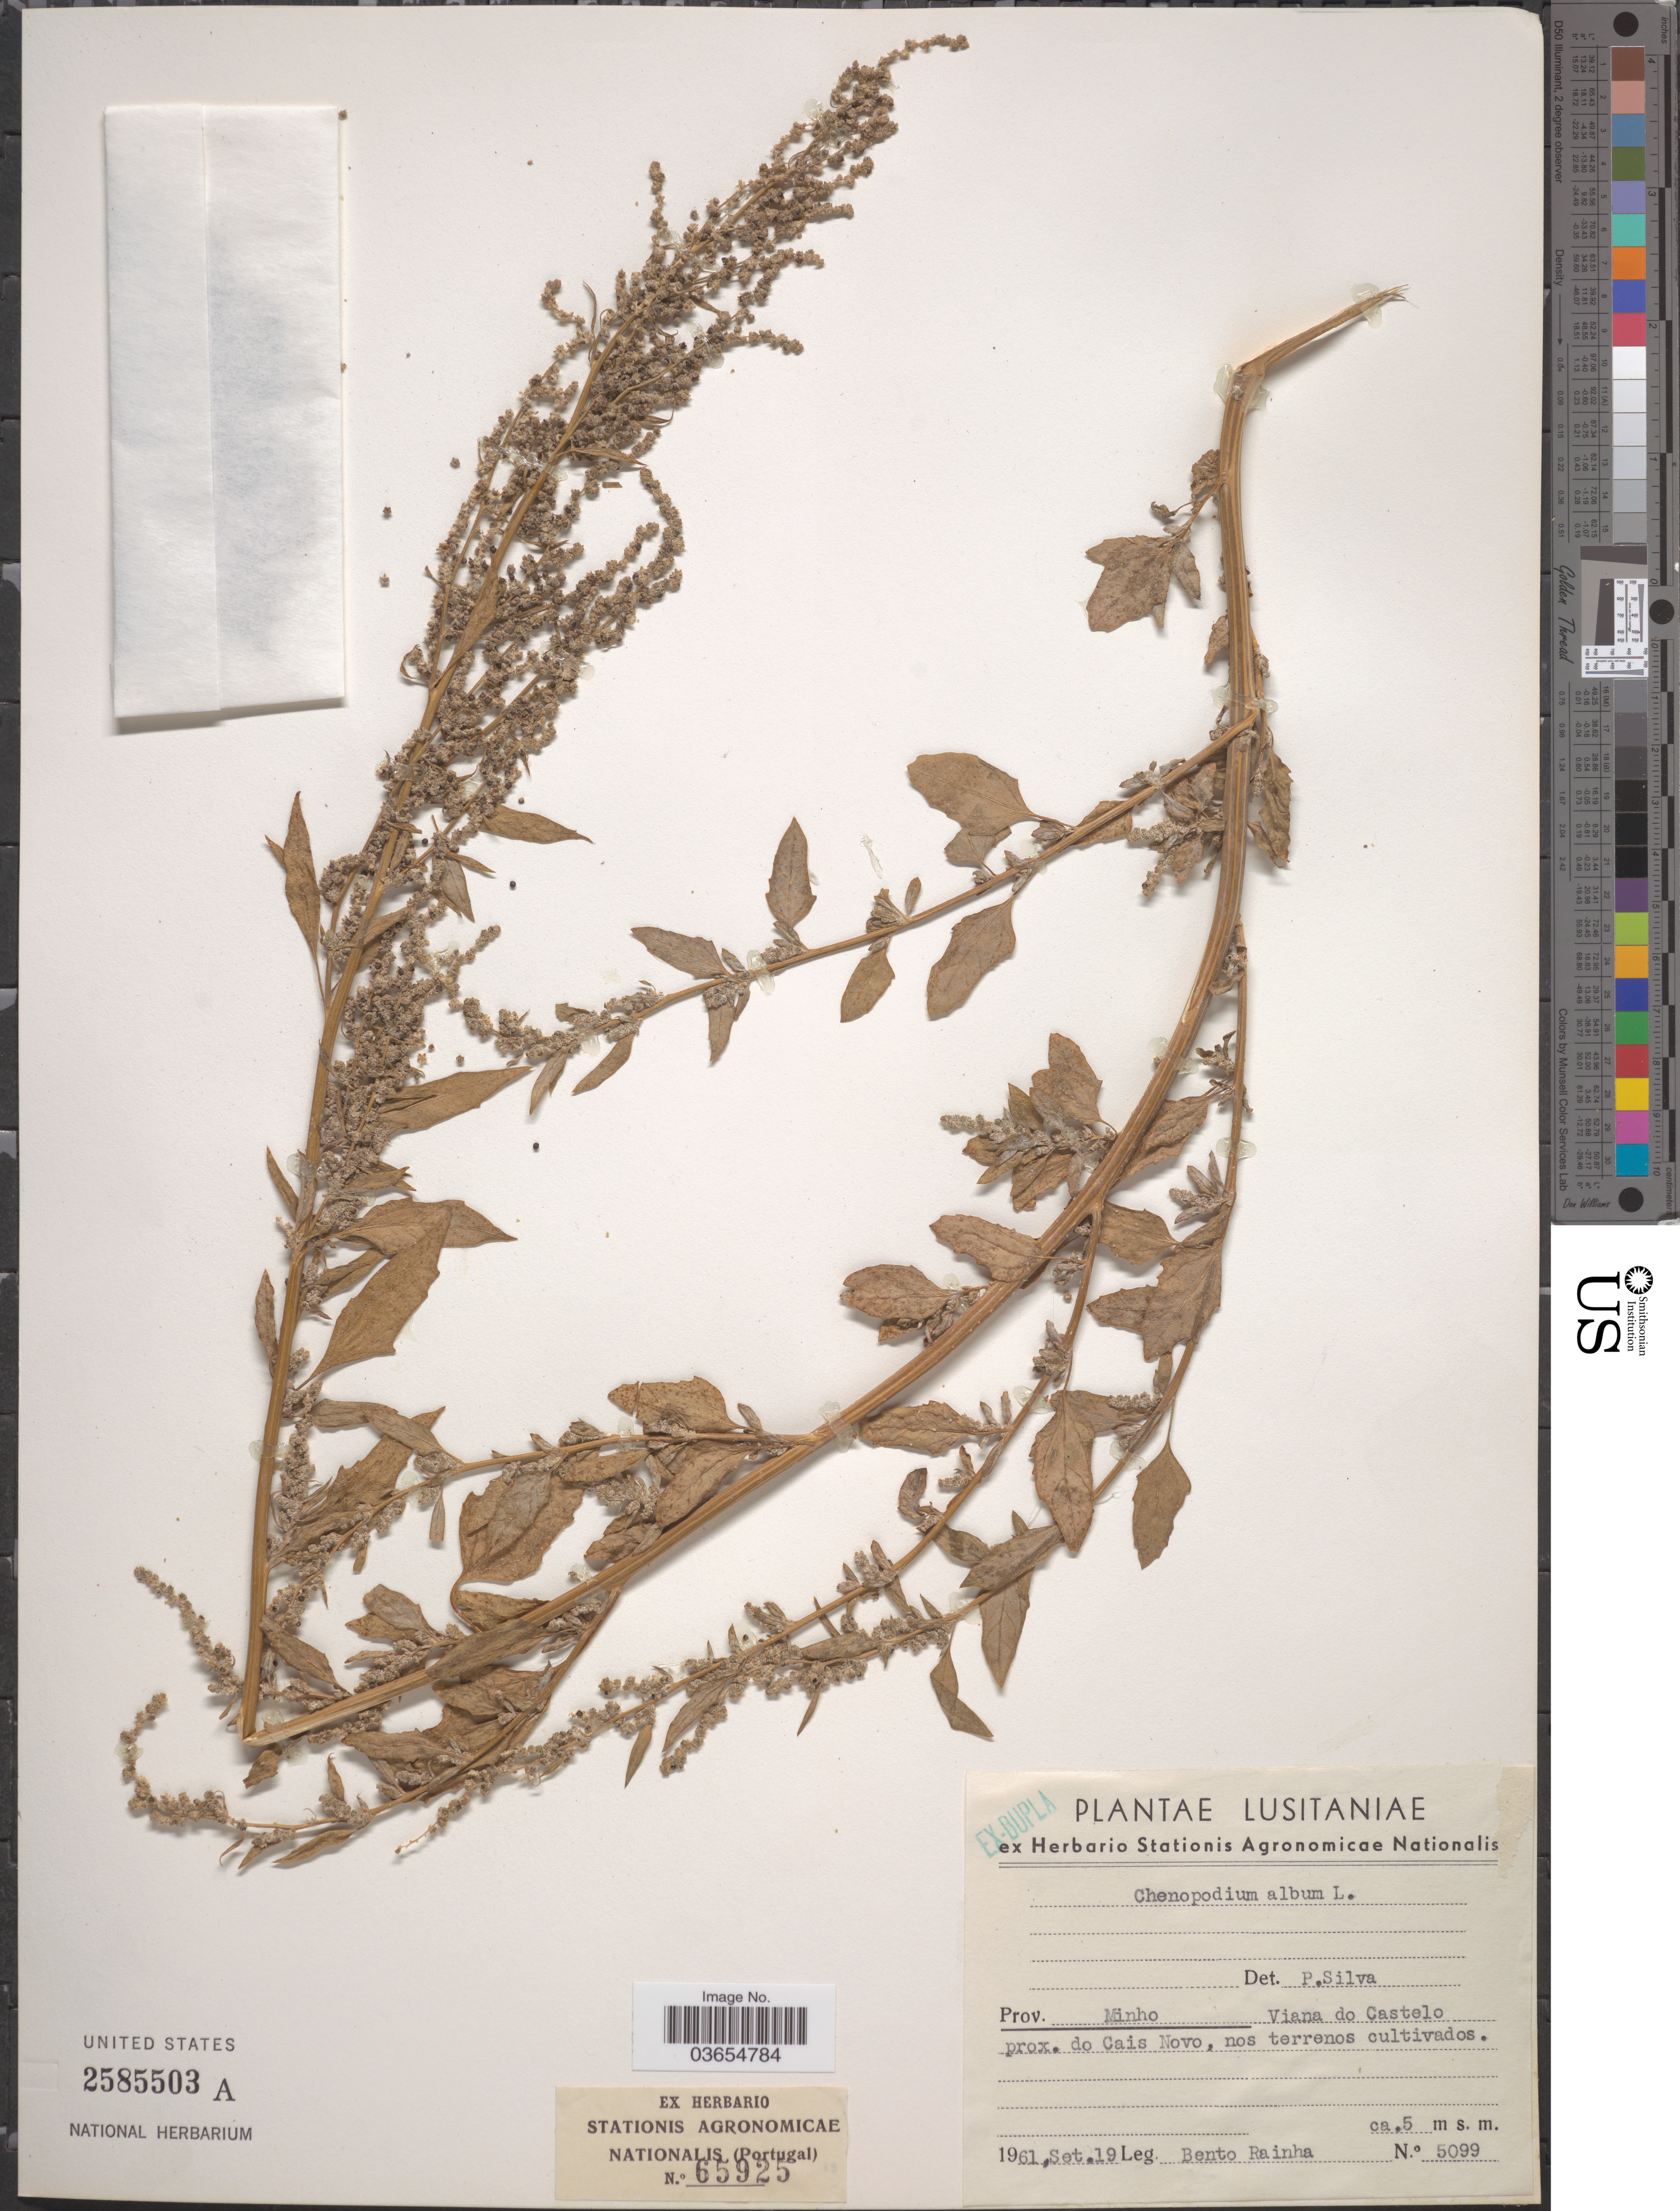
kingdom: Plantae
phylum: Tracheophyta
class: Magnoliopsida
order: Caryophyllales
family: Amaranthaceae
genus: Chenopodium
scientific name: Chenopodium album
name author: L.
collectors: B. Rainha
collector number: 5099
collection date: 1961-09-19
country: Portugal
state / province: Viana do Castelo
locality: Lusitaniae. Prov. Minho Viana do Castelo prox. do Cais Novo, nos terrenos cultivados.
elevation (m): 5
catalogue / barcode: US 2585503A